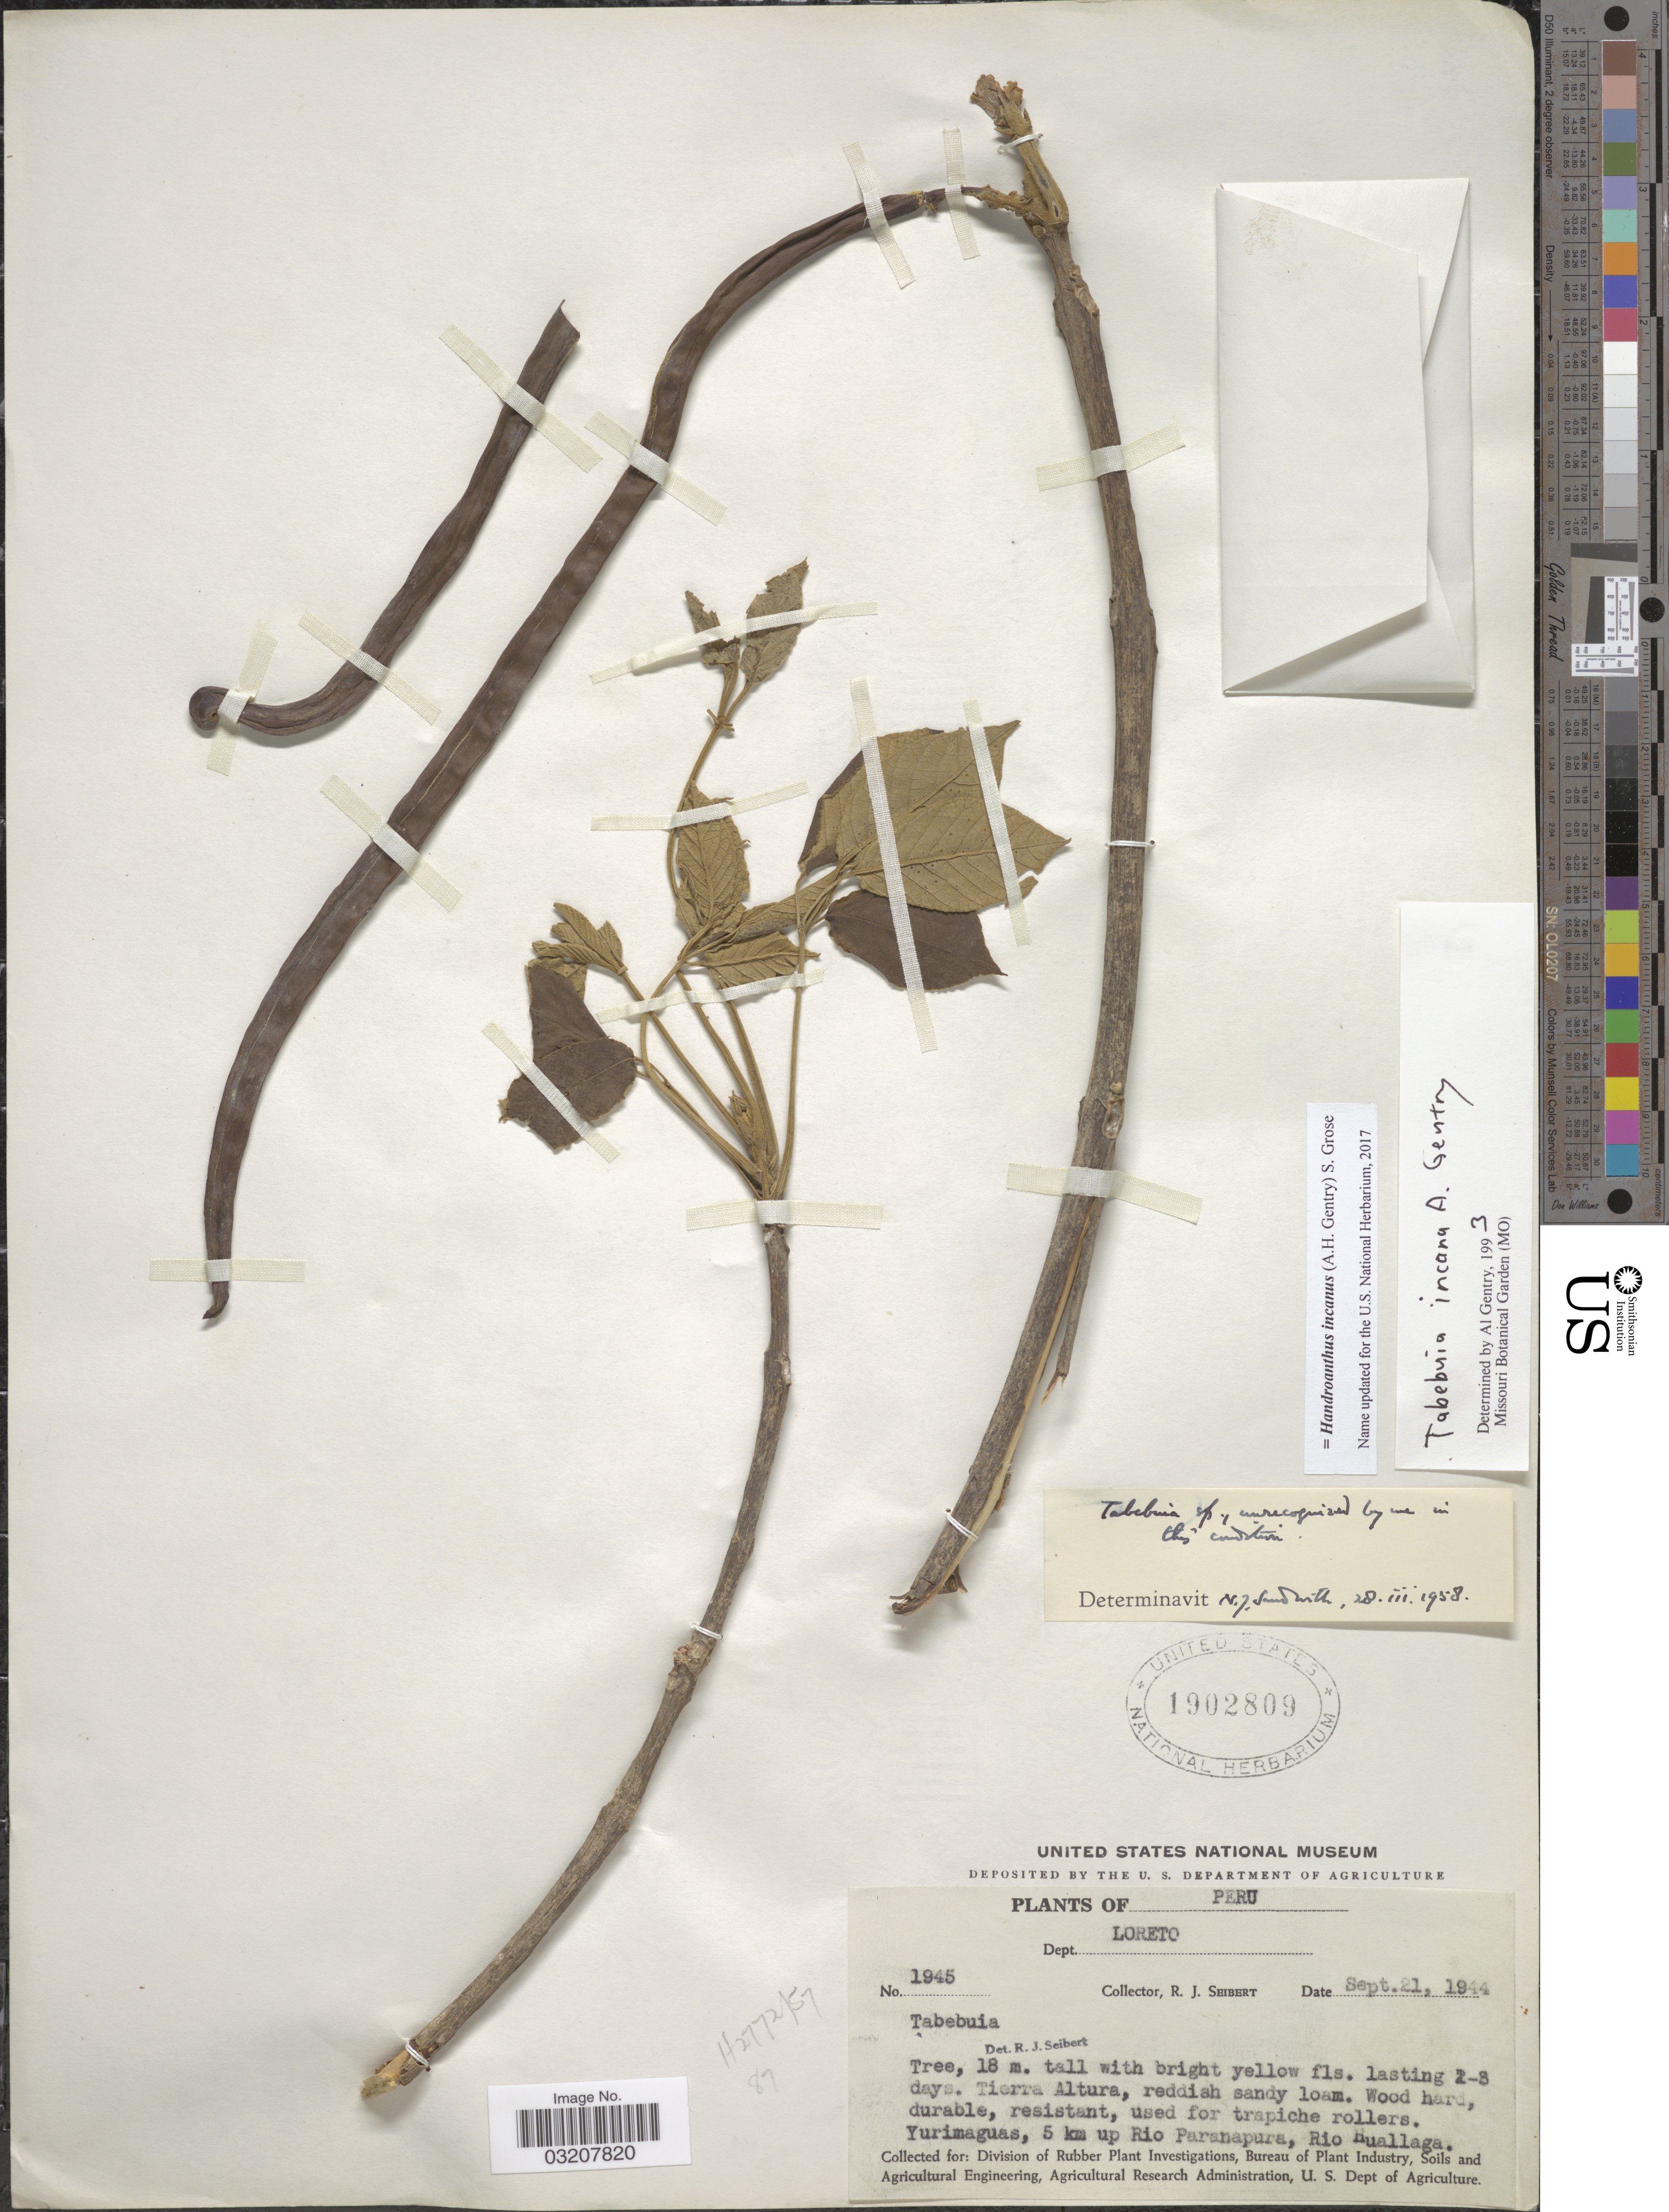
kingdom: Plantae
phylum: Tracheophyta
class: Magnoliopsida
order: Lamiales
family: Bignoniaceae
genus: Handroanthus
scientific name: Handroanthus incanus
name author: (A.H. Gentry) S.O. Grose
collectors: R. J. Seibert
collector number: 1945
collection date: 1944-09-21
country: Peru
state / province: Loreto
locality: Dept. Loreto, Yurimaguas, 5 km up Rio Paranapura, Rio Huallaga.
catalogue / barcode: US 1902809